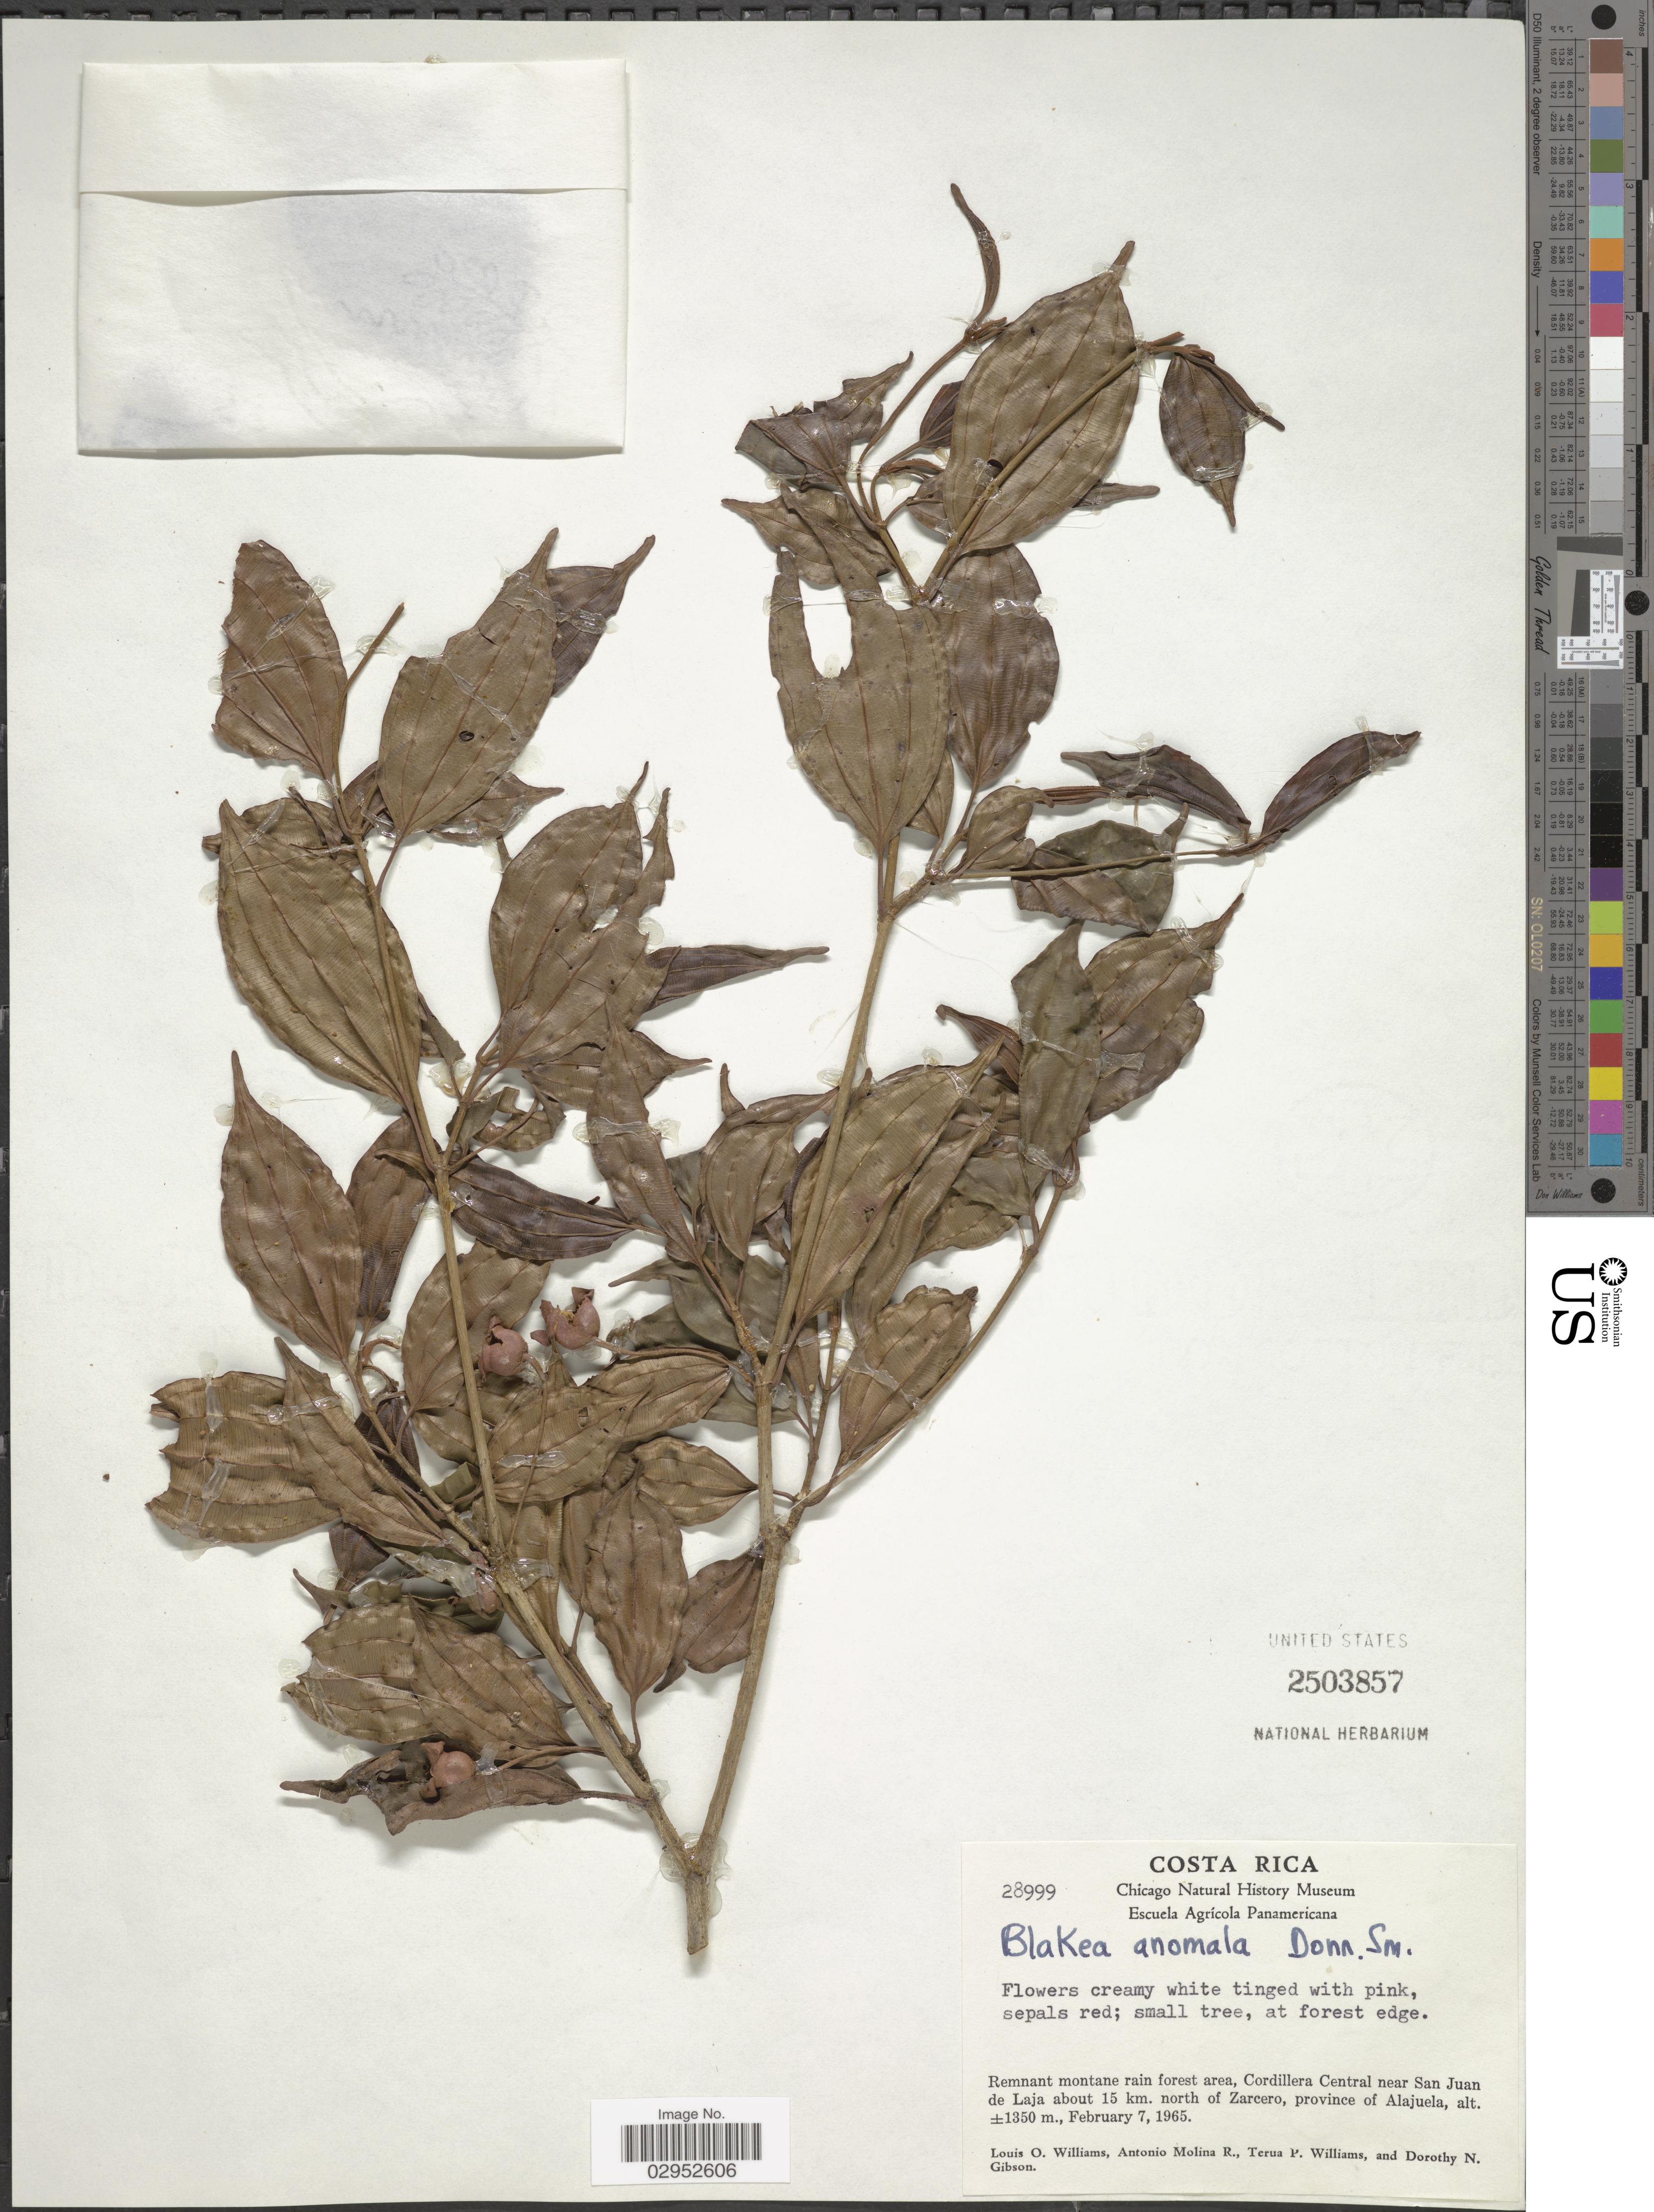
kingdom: Plantae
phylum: Tracheophyta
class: Magnoliopsida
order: Myrtales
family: Melastomataceae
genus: Blakea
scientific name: Blakea anomala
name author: Donn. Sm.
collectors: L. O. Williams, A. Molina R., T. P. Williams & D. N. Gibson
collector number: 28999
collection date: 1965-02-07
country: Costa Rica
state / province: Alajuela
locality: Remnant montane rain forest area, Cordillera Central near San Juan de Laja, about 15 km. north of Zarcero.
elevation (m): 1350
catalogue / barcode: US 2503857